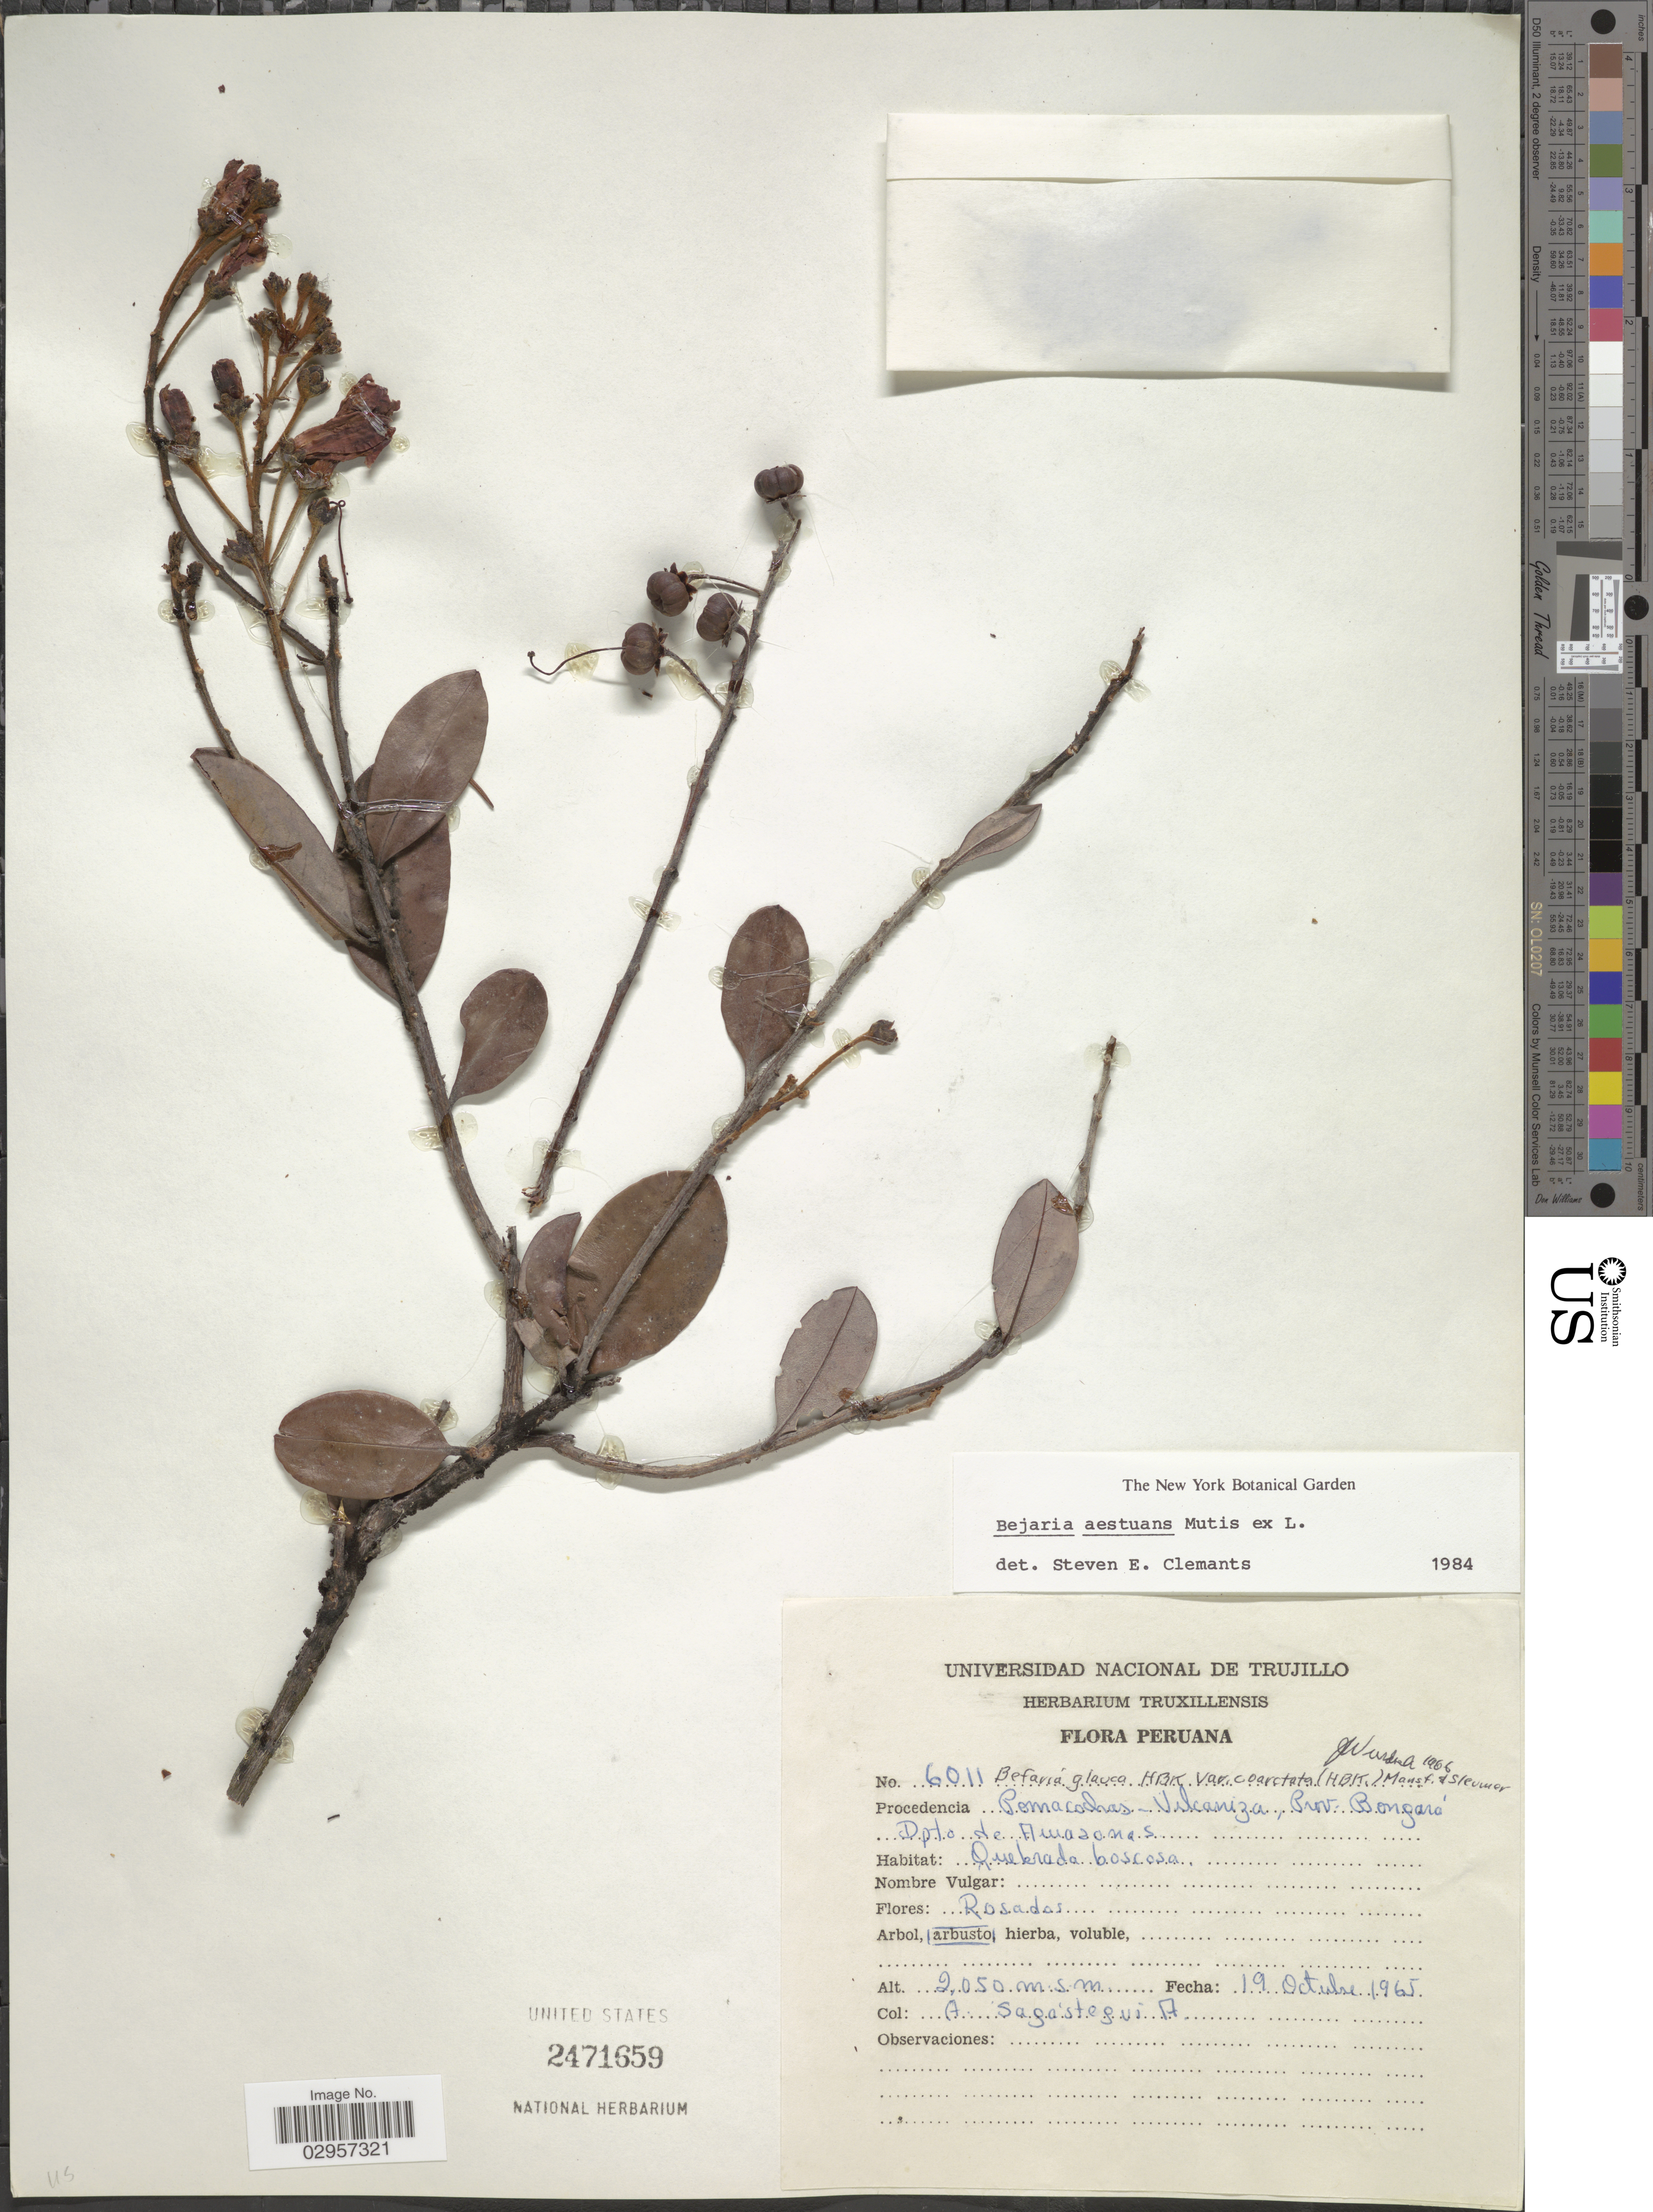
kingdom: Plantae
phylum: Tracheophyta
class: Magnoliopsida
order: Ericales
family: Ericaceae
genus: Befaria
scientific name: Befaria aestuans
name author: Mutis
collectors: A. Sagástegui A.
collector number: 6011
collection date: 1965-10-19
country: Peru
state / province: Amazonas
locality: Procedencia Pomacochas - Vilcaniza, Prov. Bongará, Dpto. de Amazonas.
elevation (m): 2050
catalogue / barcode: US 2471659